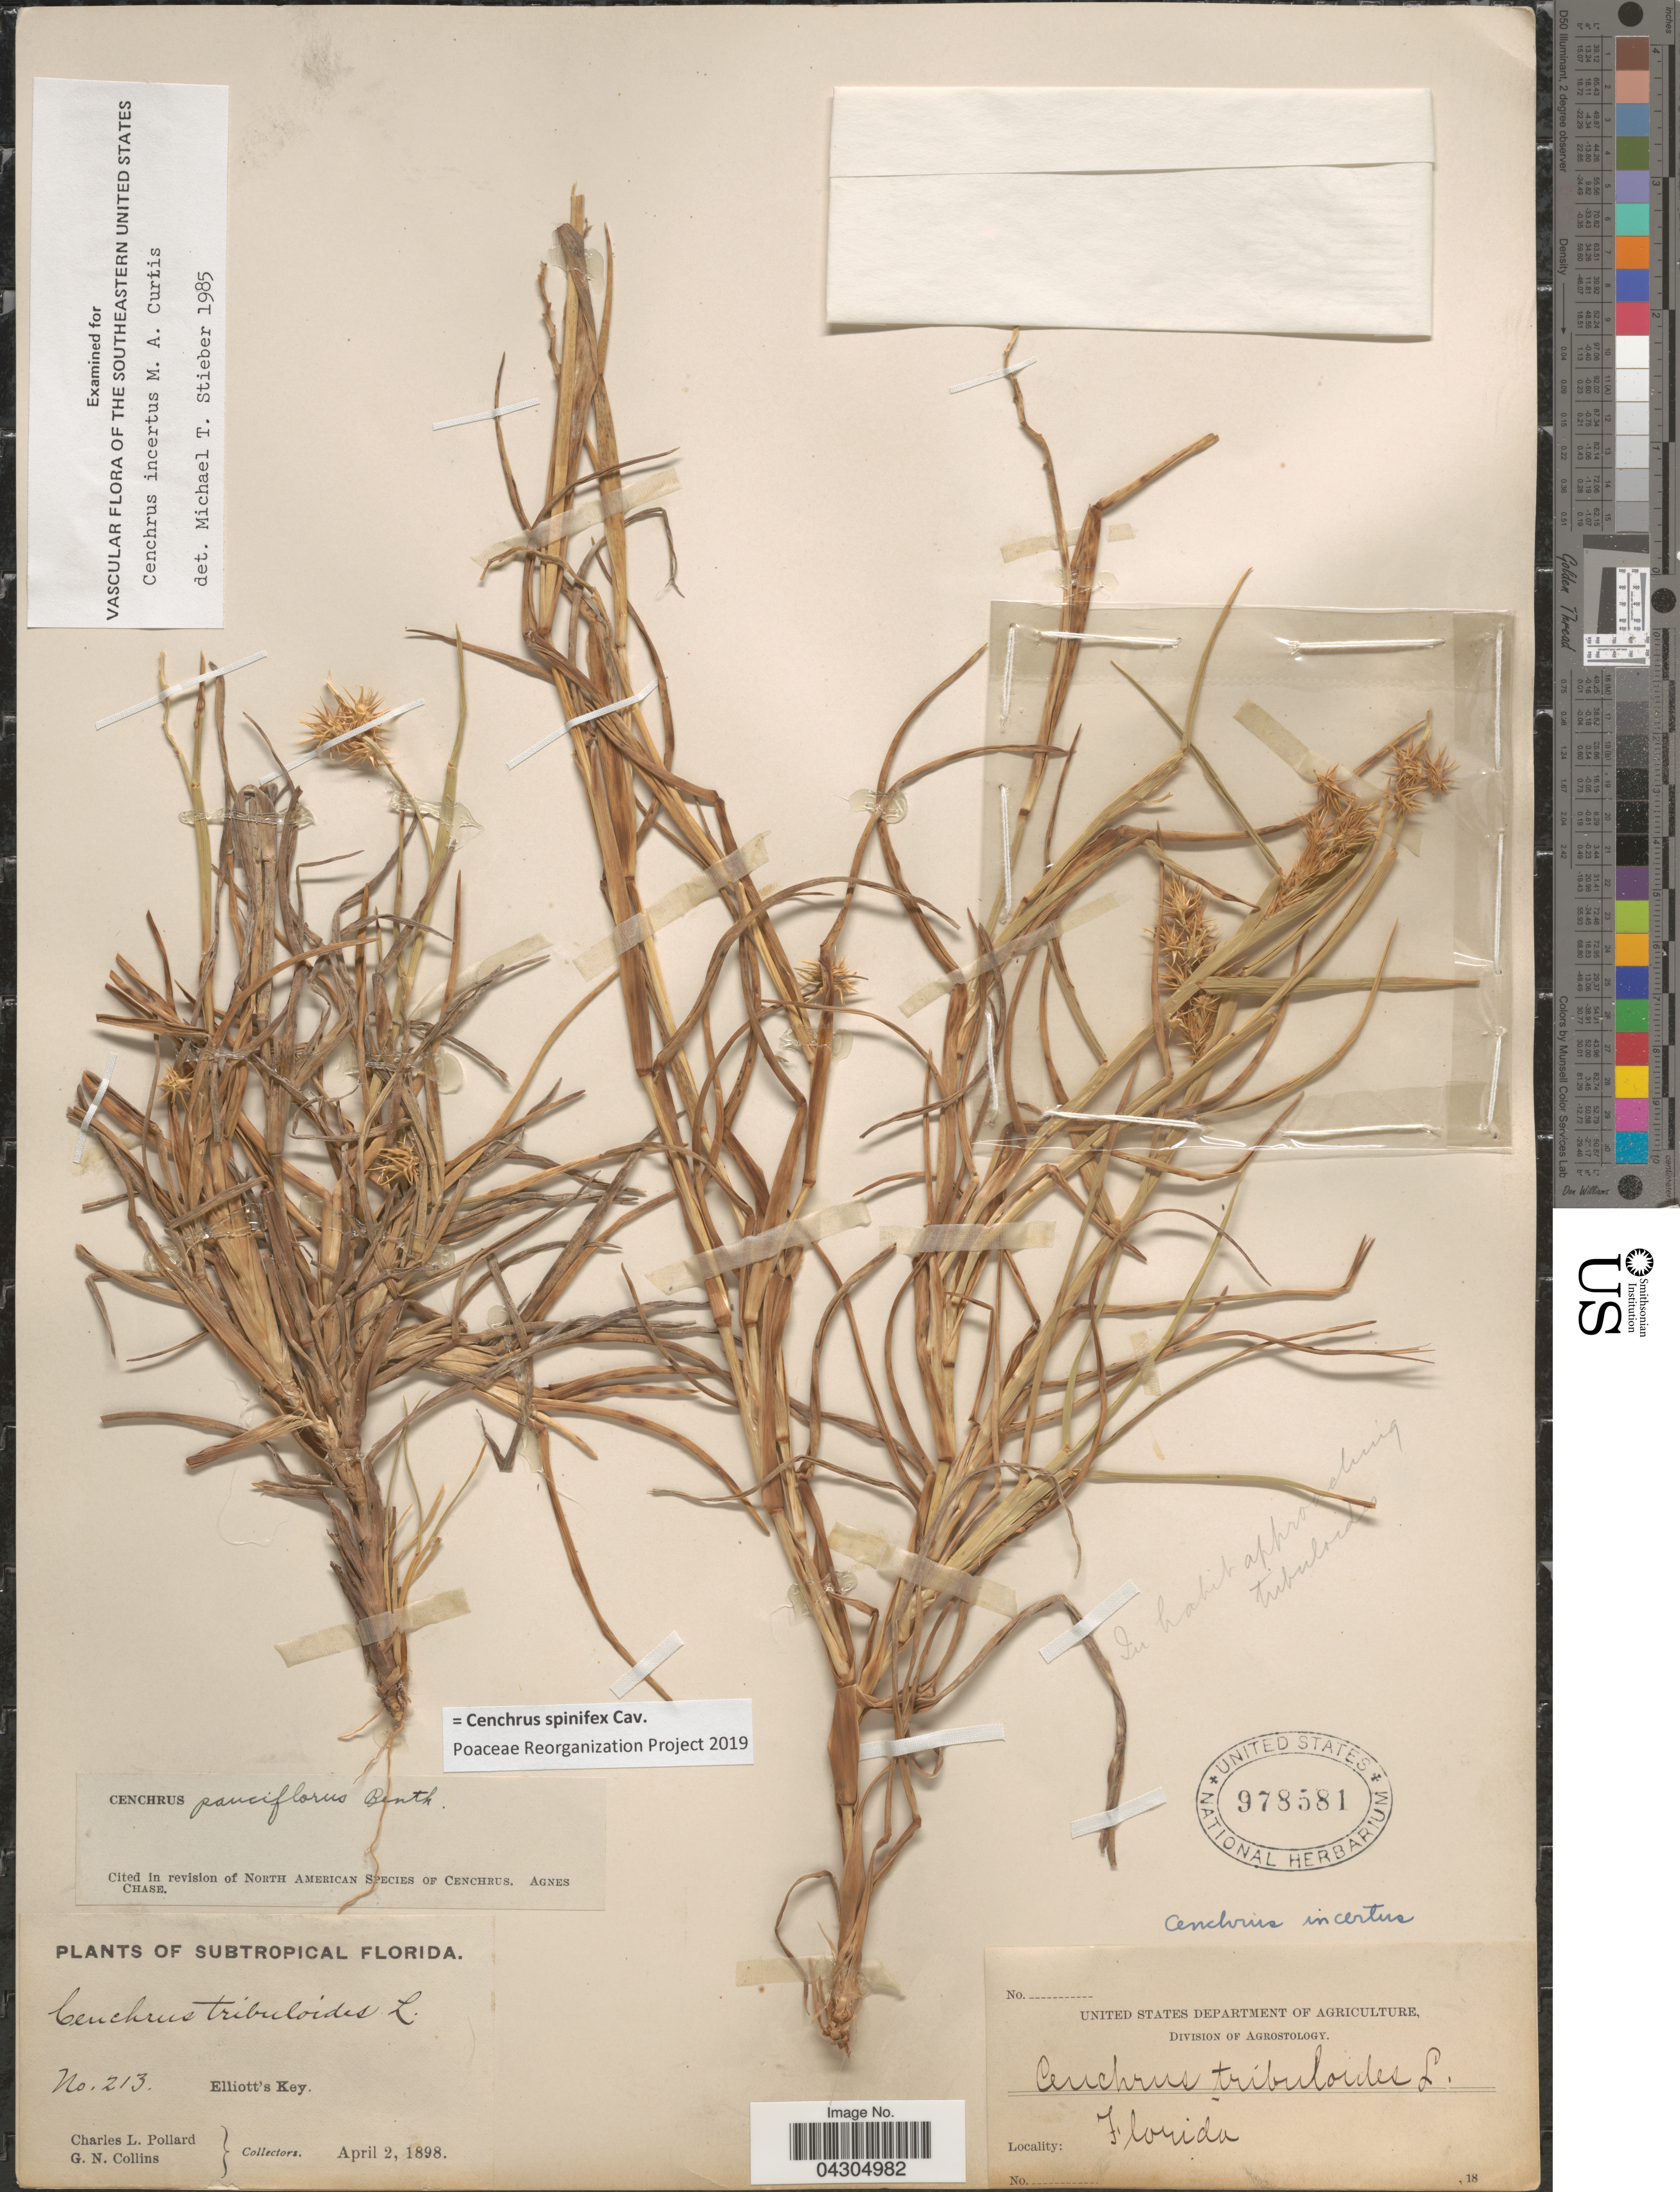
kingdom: Plantae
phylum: Tracheophyta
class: Liliopsida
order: Poales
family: Poaceae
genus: Cenchrus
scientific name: Cenchrus spinifex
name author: Cav.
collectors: C. L. Pollard & G. Collins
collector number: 213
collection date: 1898-04-02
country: United States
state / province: Florida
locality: Subtropical Florida. Elliott's Key.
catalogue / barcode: US 978581